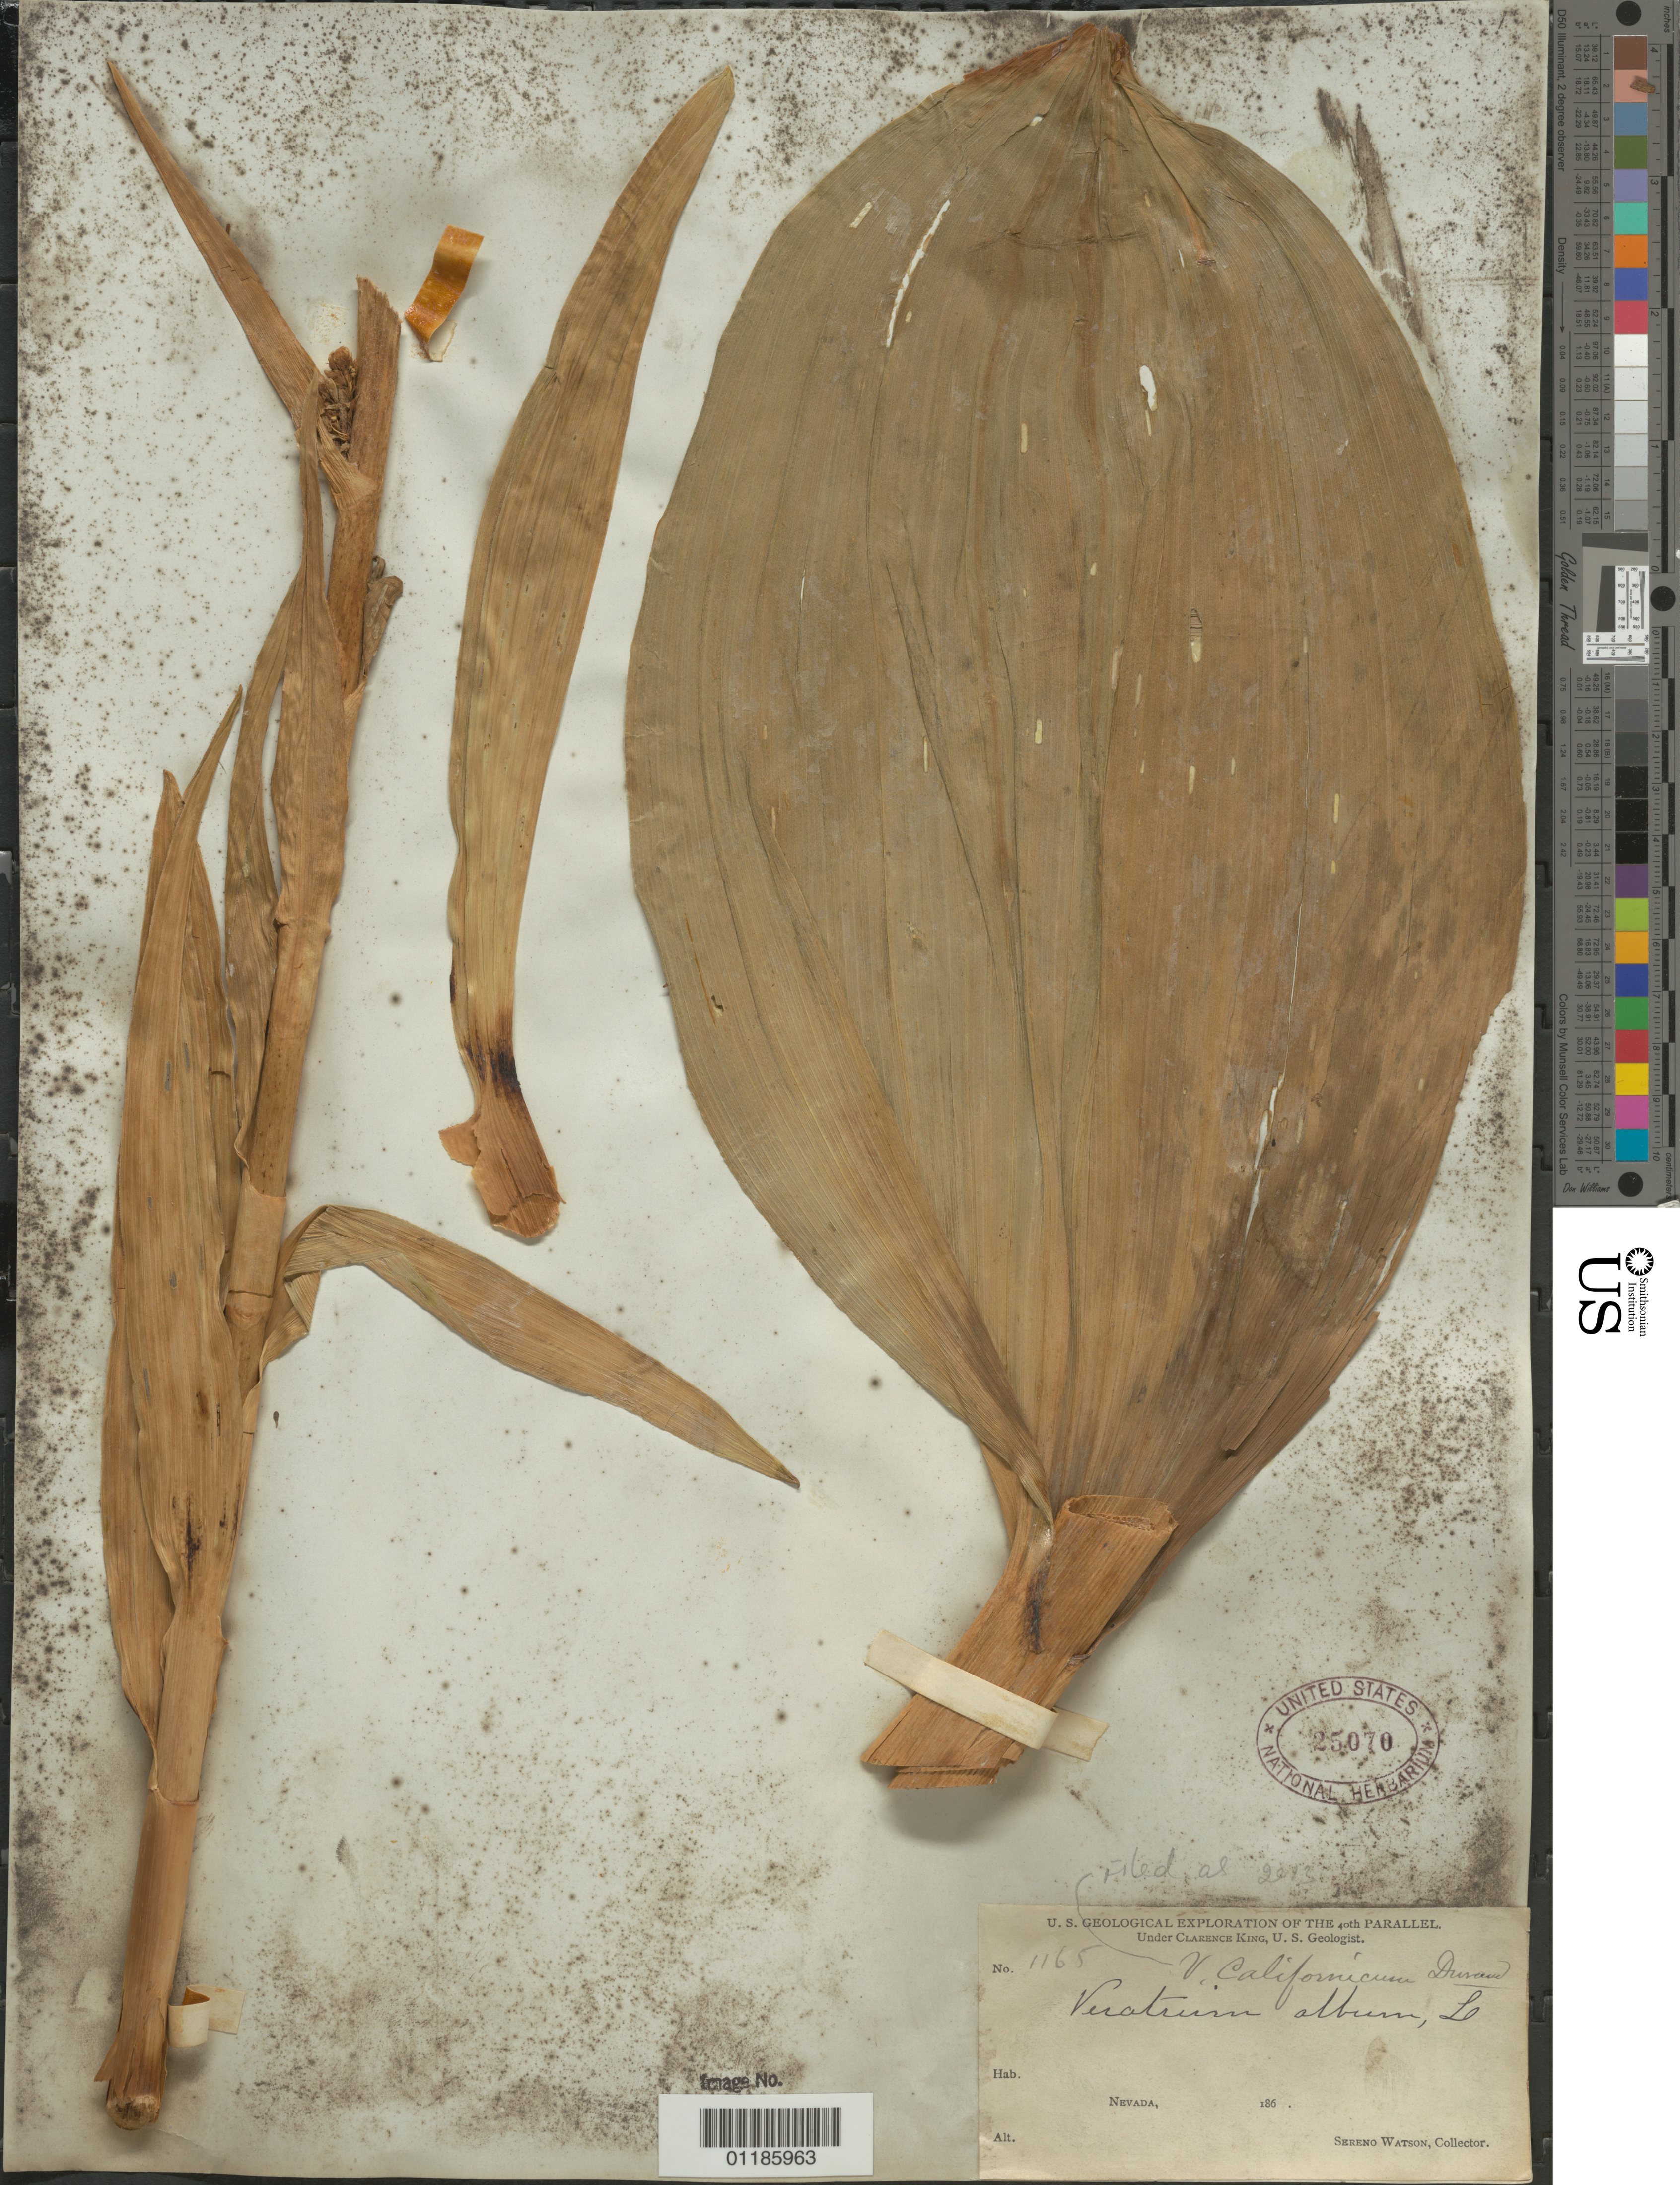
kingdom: Plantae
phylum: Tracheophyta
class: Liliopsida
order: Liliales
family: Melanthiaceae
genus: Veratrum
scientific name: Veratrum californicum var. californicum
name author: Durand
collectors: S. Watson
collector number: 1165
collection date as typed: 186-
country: United States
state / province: Nevada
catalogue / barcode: US 25070